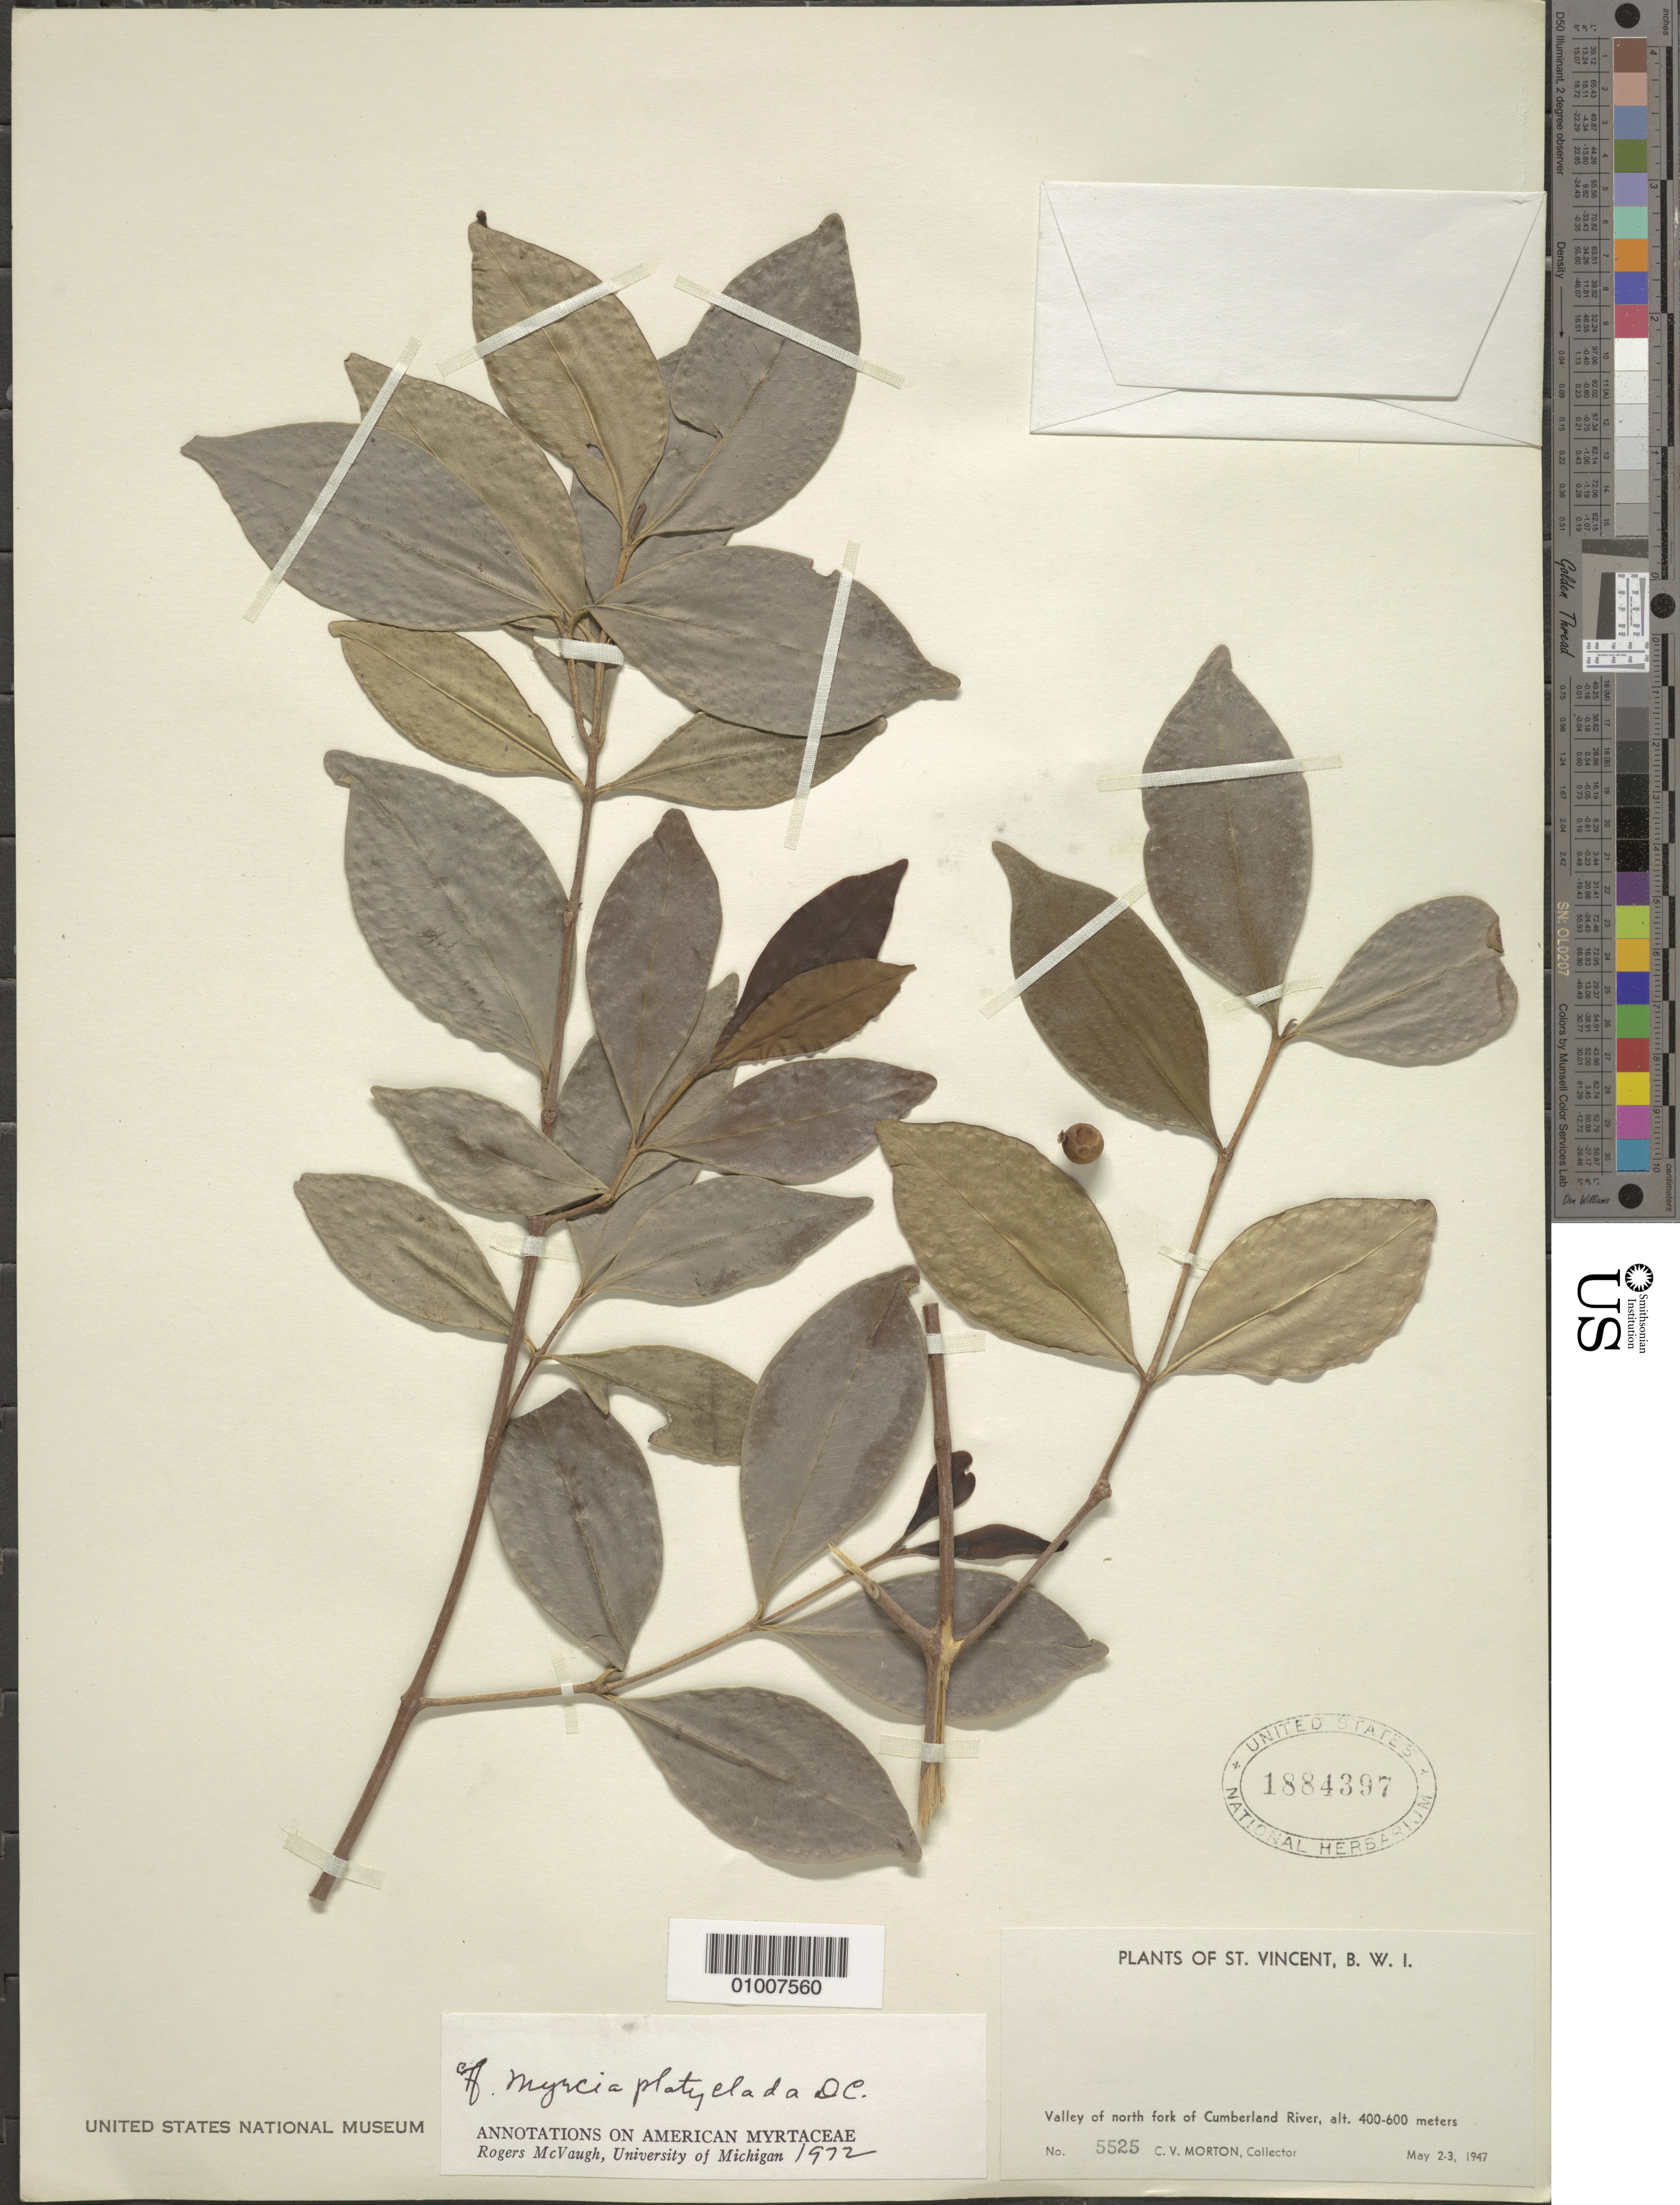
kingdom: Plantae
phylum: Tracheophyta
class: Magnoliopsida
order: Myrtales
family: Myrtaceae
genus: Myrcia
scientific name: Myrcia platyclada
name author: DC.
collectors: C. V. Morton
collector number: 5525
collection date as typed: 02 May 1947 to 03 May 1947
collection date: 1947-05-02/1947-05-03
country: St. Vincent - Grenadines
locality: Valley of north fork of Cumberland River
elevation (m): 400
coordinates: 0 N, 0 E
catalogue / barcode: US 1884397